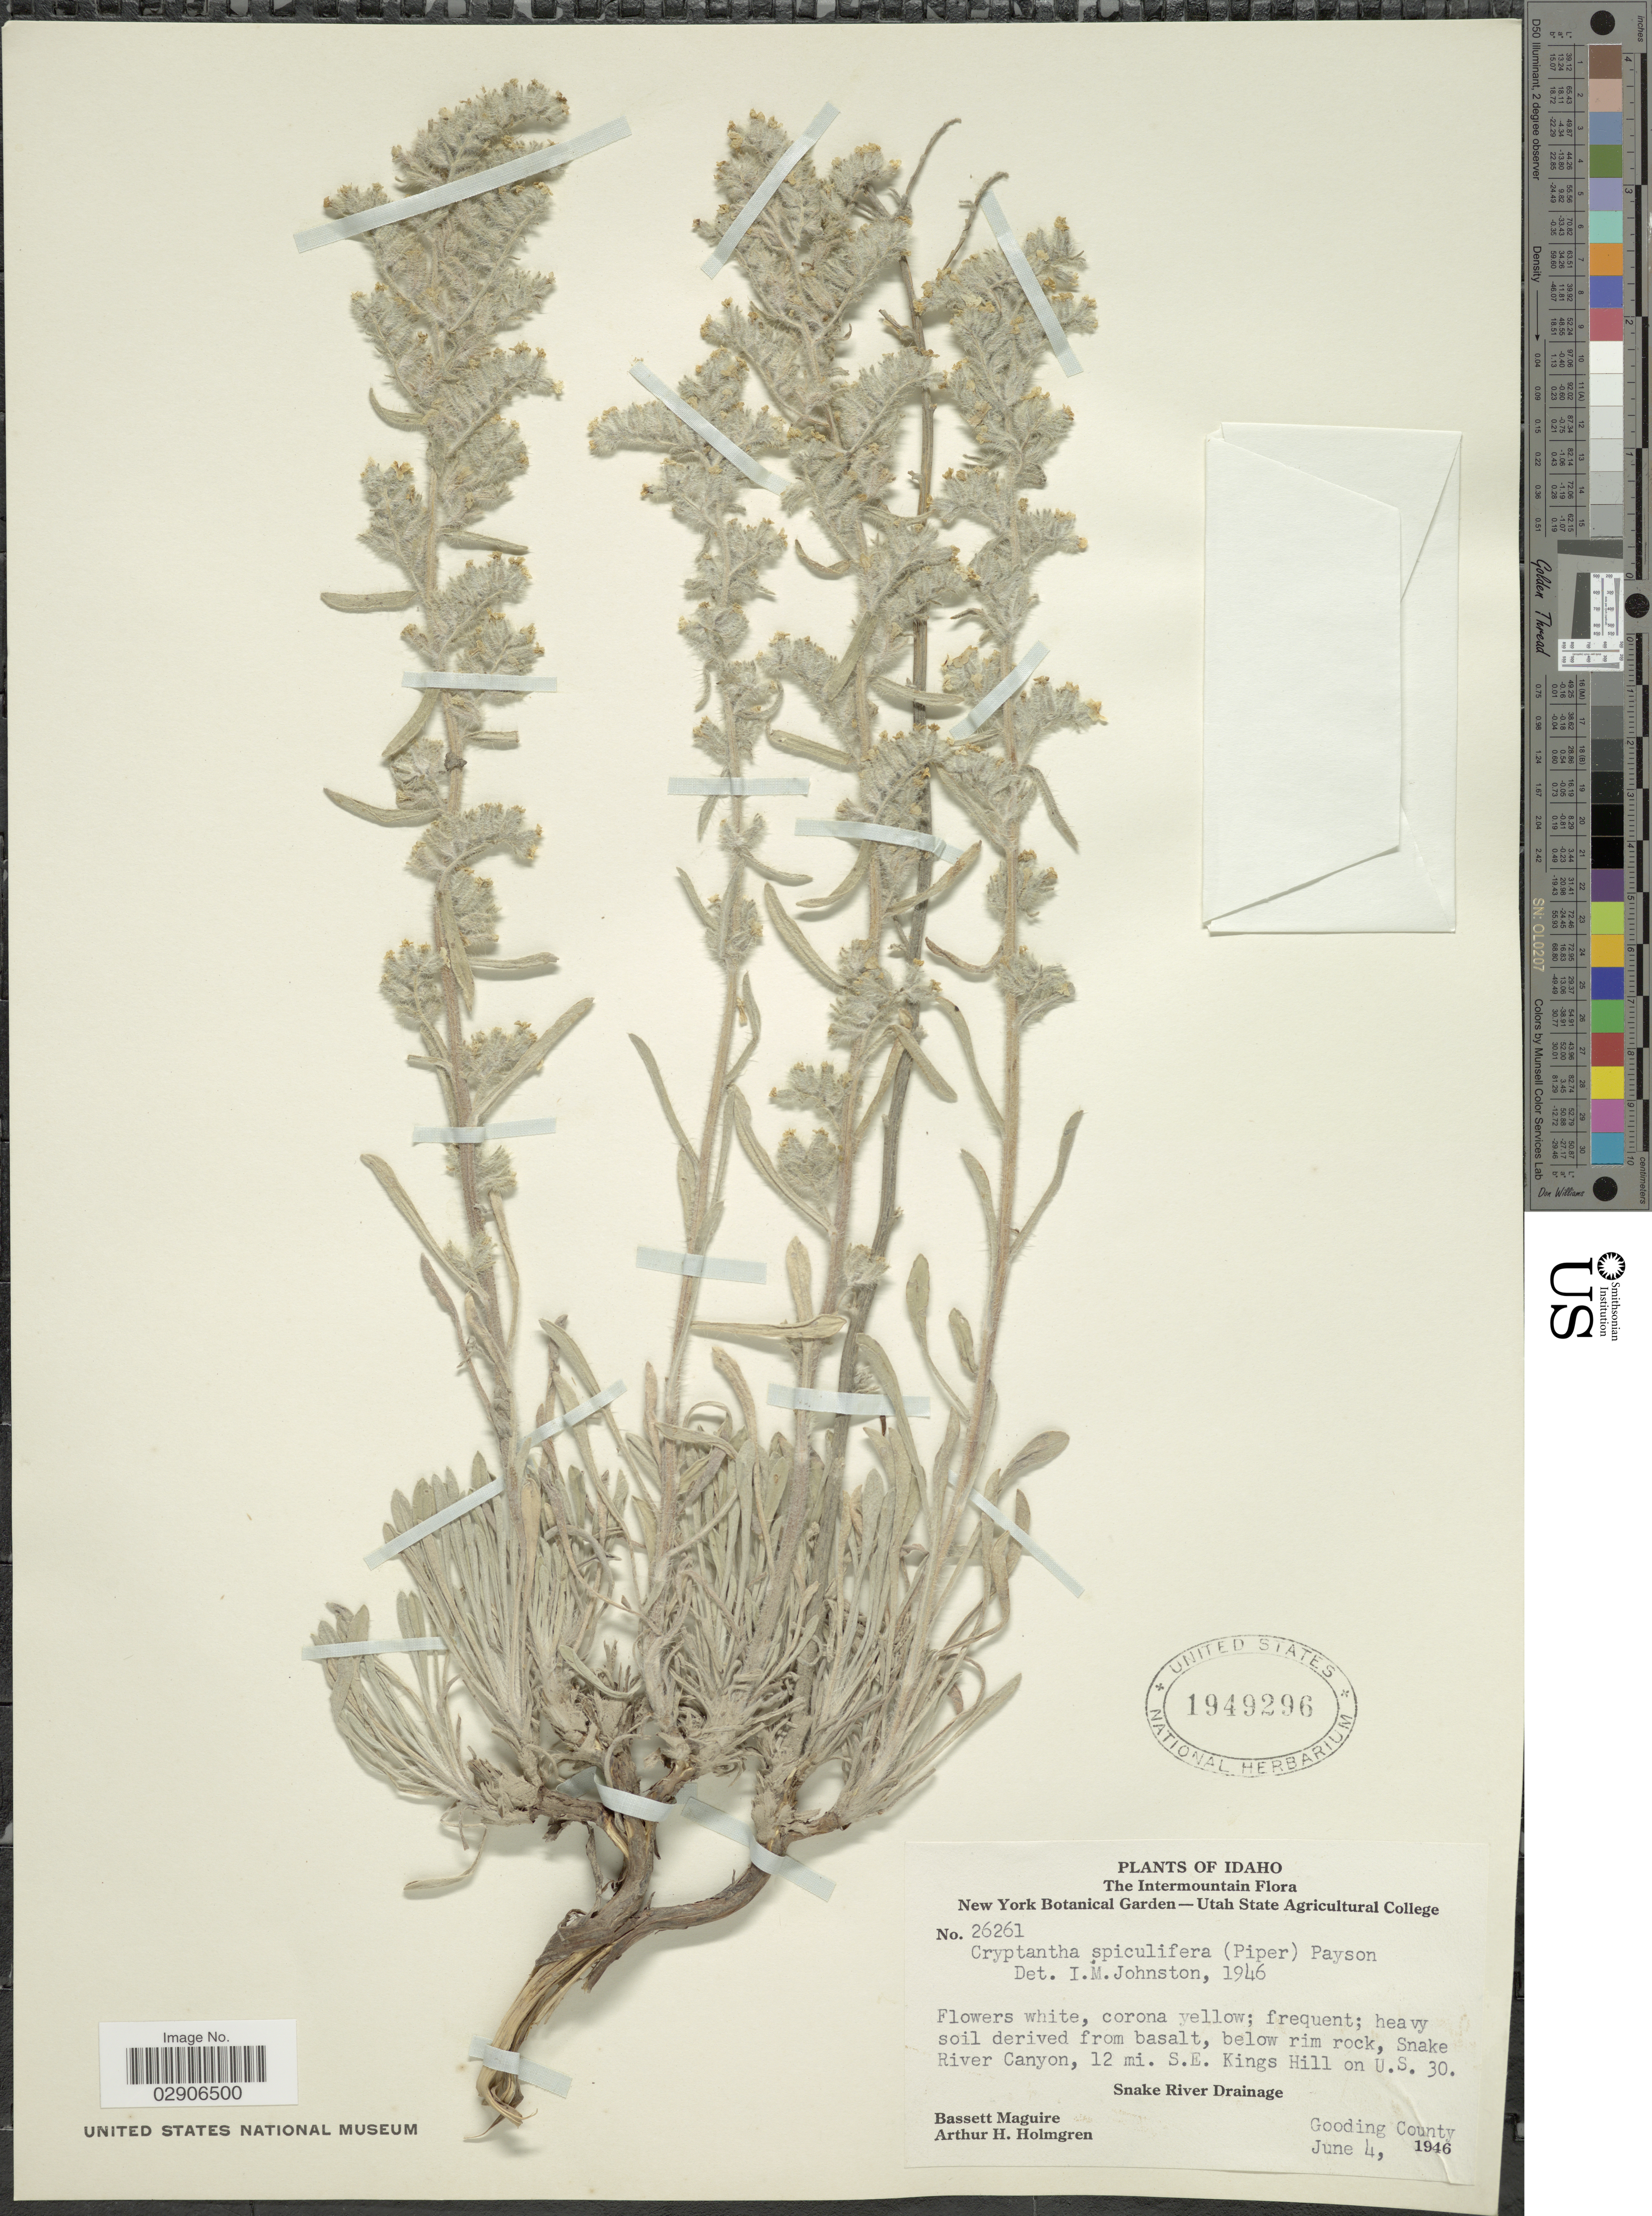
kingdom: Plantae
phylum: Tracheophyta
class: Magnoliopsida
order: Boraginales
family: Boraginaceae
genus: Oreocarya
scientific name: Oreocarya spiculifera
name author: Piper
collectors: B. Maguire & A. H. Holmgren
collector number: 26261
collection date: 1946-06-04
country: United States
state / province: Idaho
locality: The Intermountain. Snake River Canyon, 12 mi. S. E. Kings Hill on U. S. 30. Snake River Drainage. Gooding County.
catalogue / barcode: US 1949296